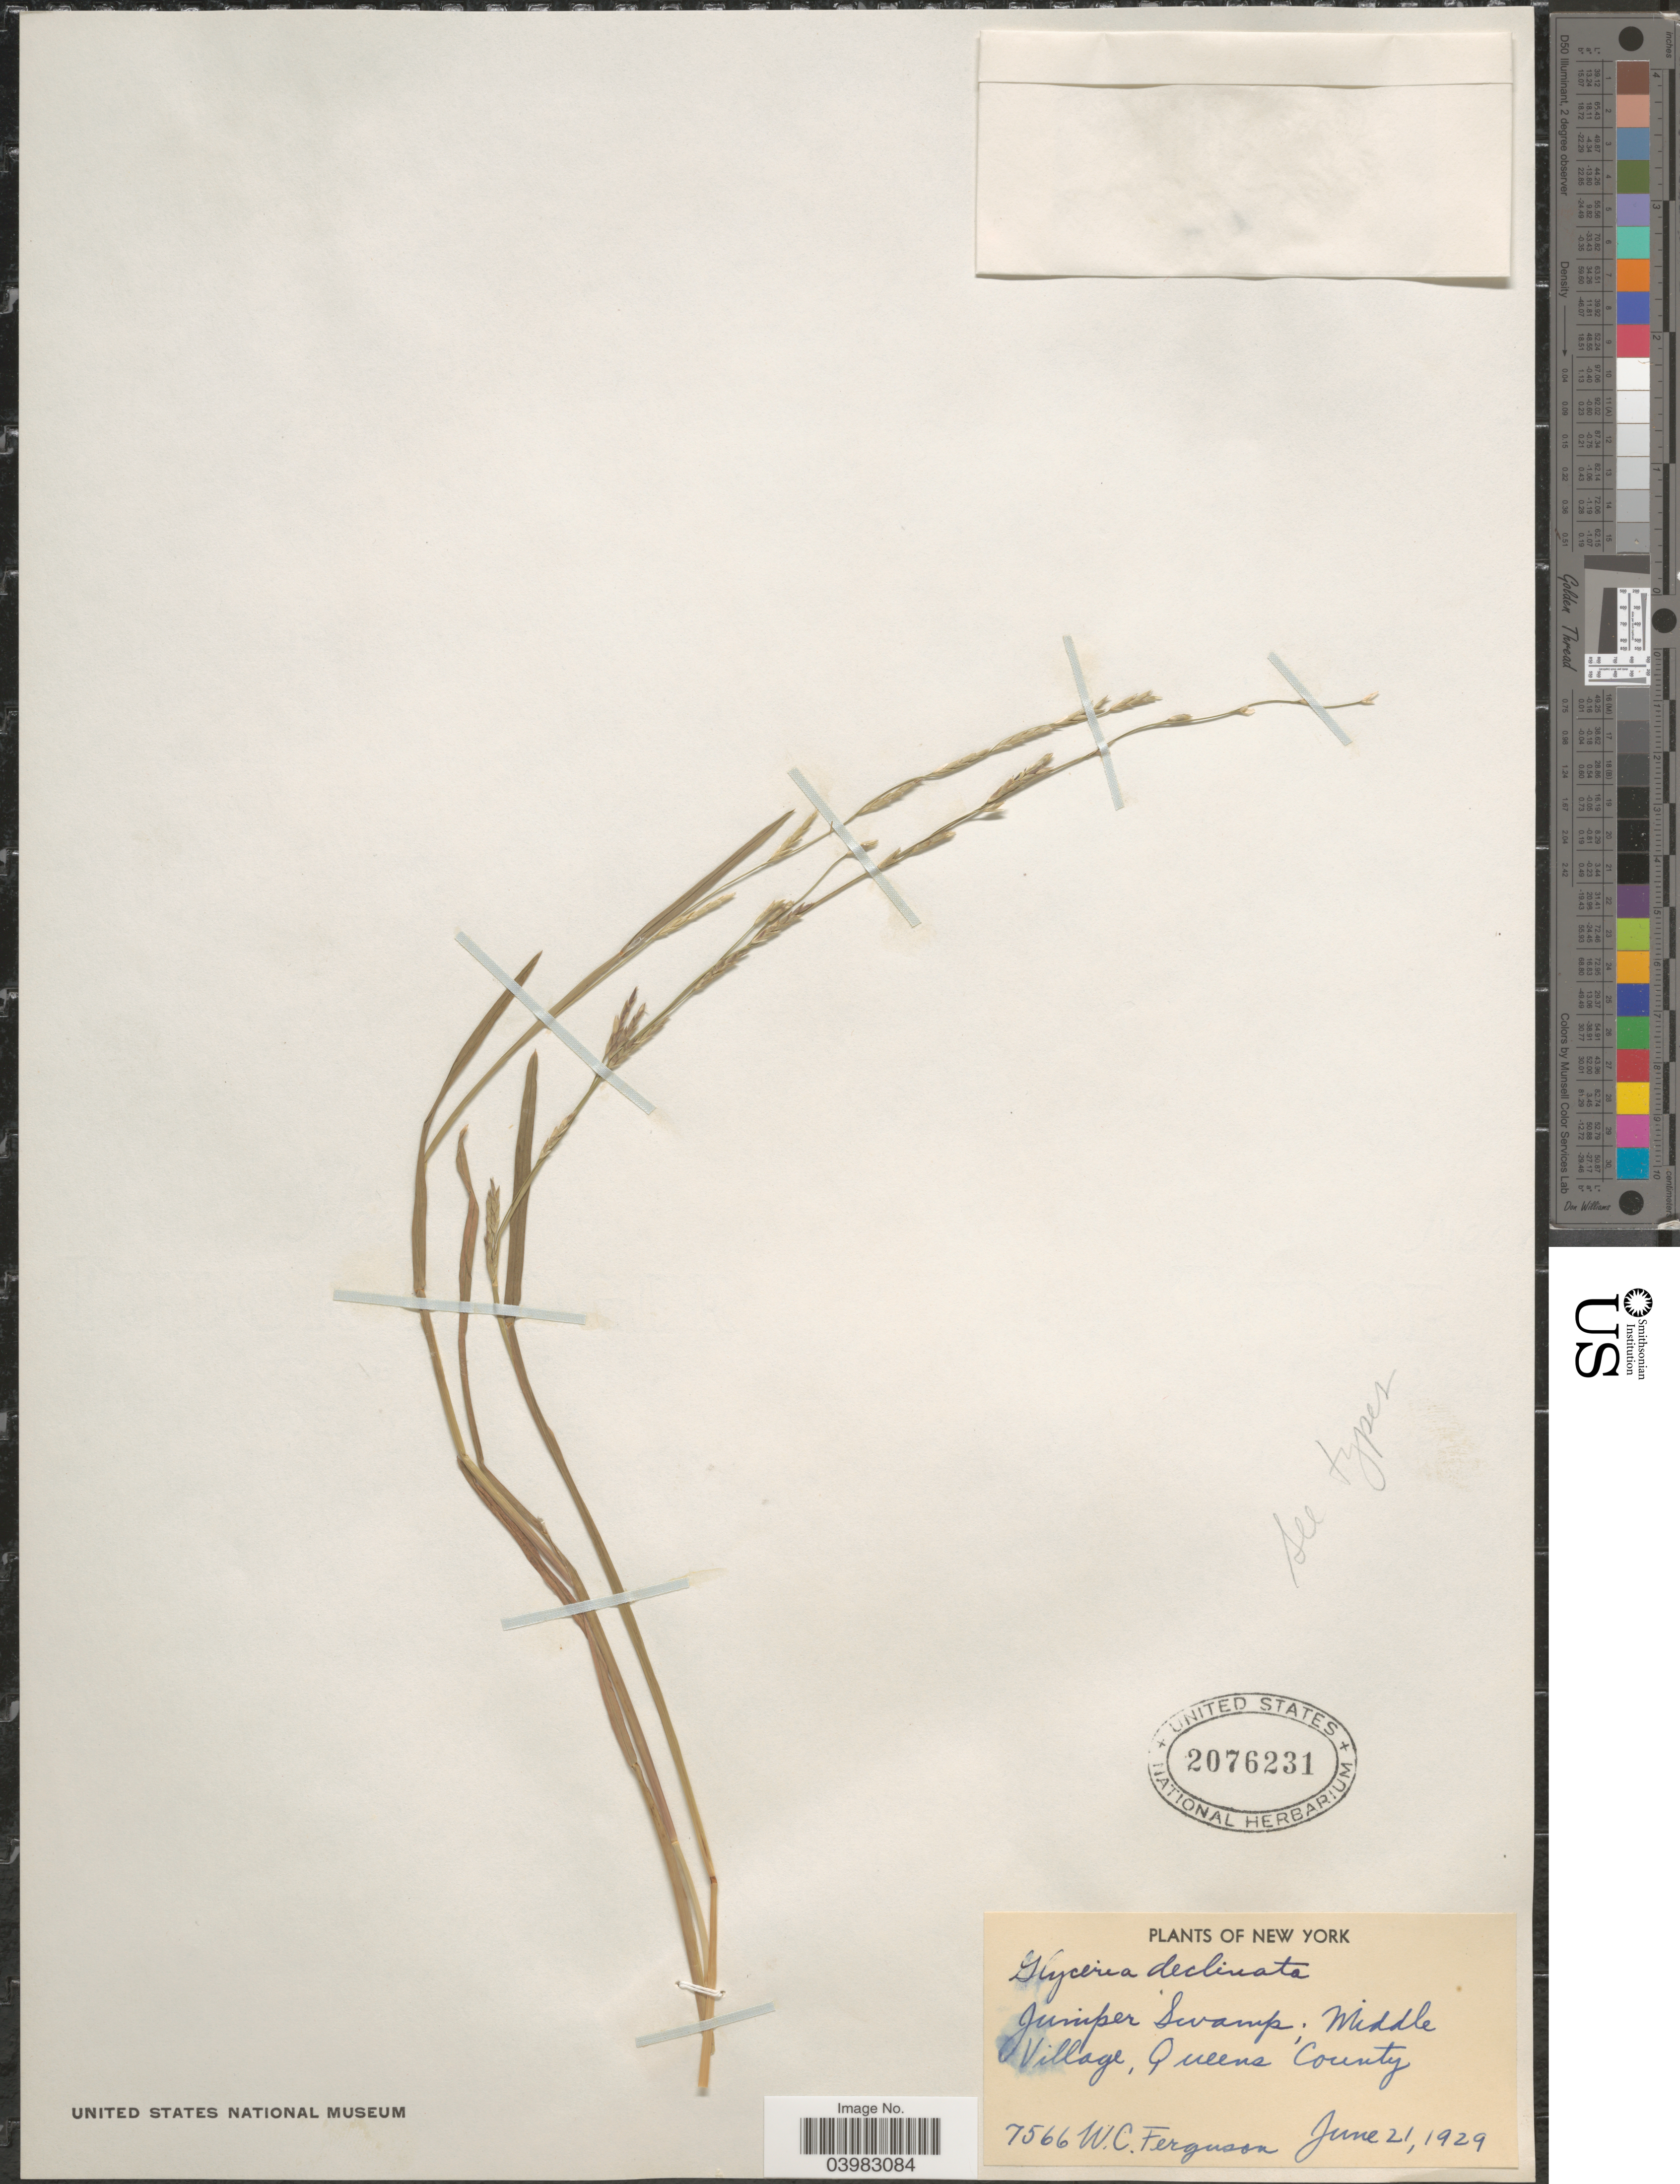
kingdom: Plantae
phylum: Tracheophyta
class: Liliopsida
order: Poales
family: Poaceae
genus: Glyceria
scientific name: Glyceria declinata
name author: Bréb.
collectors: W. Ferguson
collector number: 7566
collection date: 1929-06-21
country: United States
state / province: New York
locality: Juniper Swamp; Middle Village, Queens County.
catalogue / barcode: US 2076231